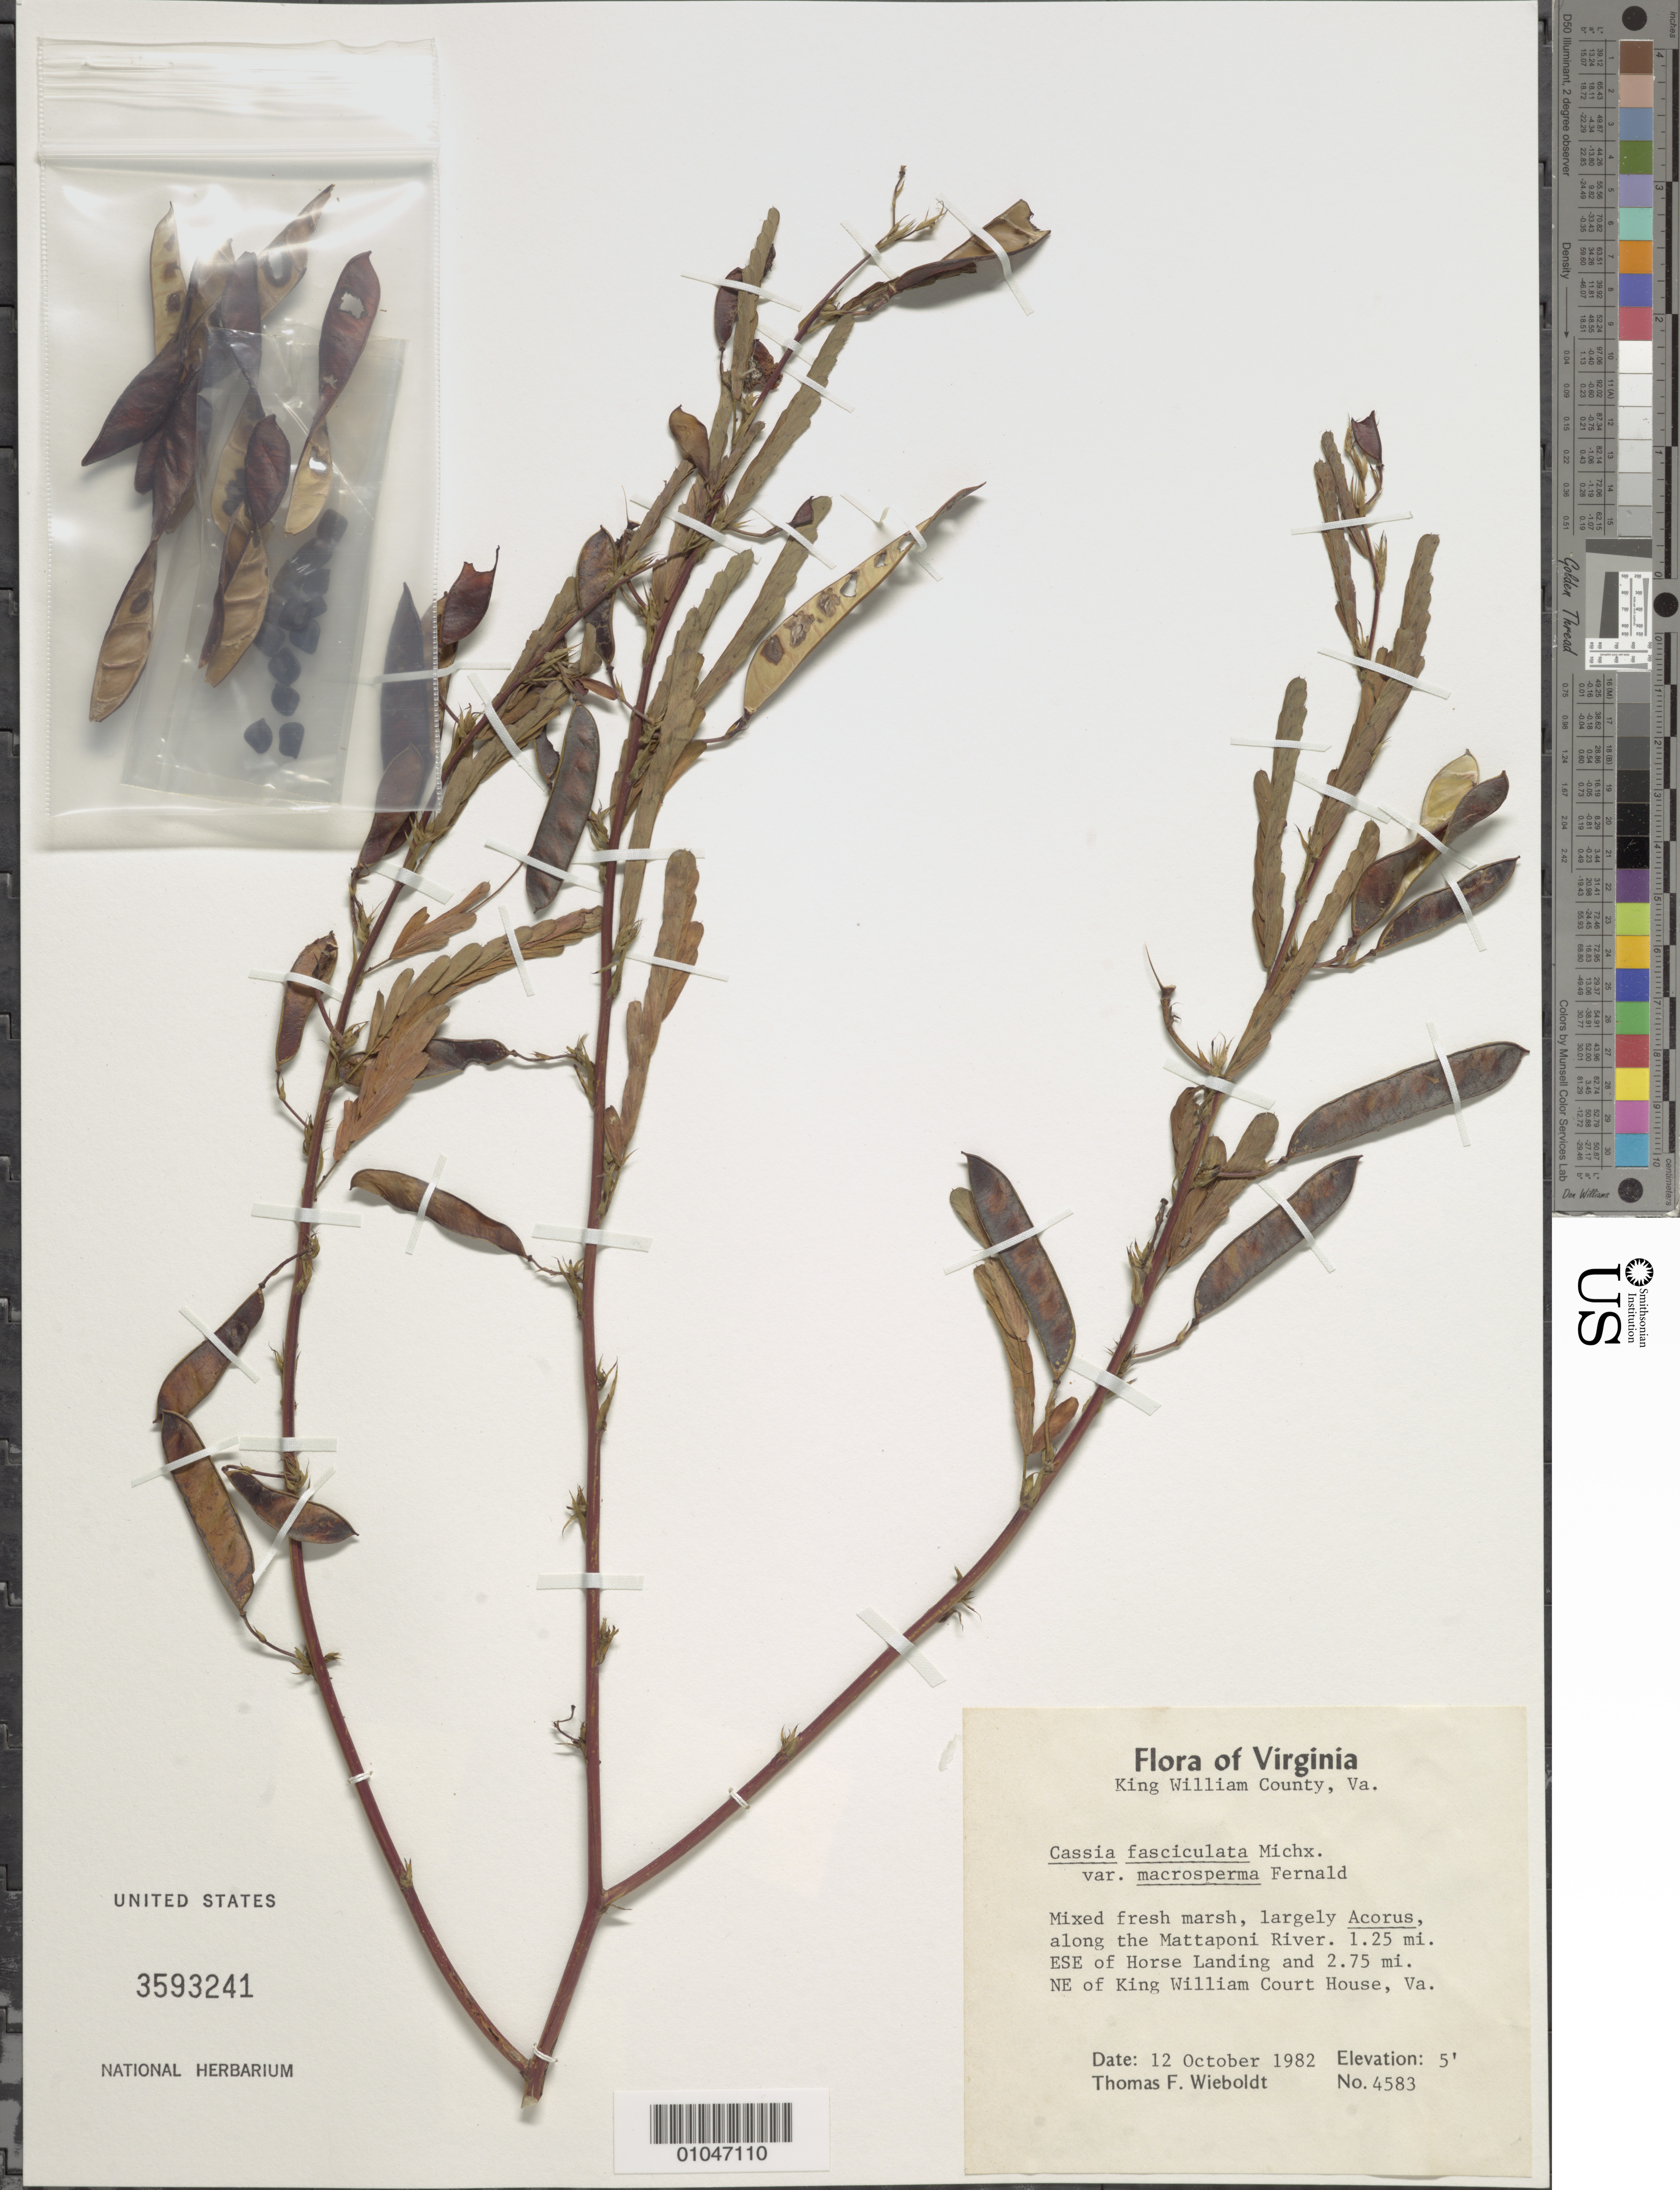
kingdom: Plantae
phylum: Tracheophyta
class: Magnoliopsida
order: Fabales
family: Fabaceae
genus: Chamaecrista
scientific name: Chamaecrista fasciculata var. macrosperma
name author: (Fernald) C.F. Reed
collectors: T. Wieboldt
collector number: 4583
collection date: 1982-10-12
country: United States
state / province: Virginia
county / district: King William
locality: Along the Mattampon River, 1.25 mi ESE of Horse Landing and 2.75 mi NE of King William Court House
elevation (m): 2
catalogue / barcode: US 3593241